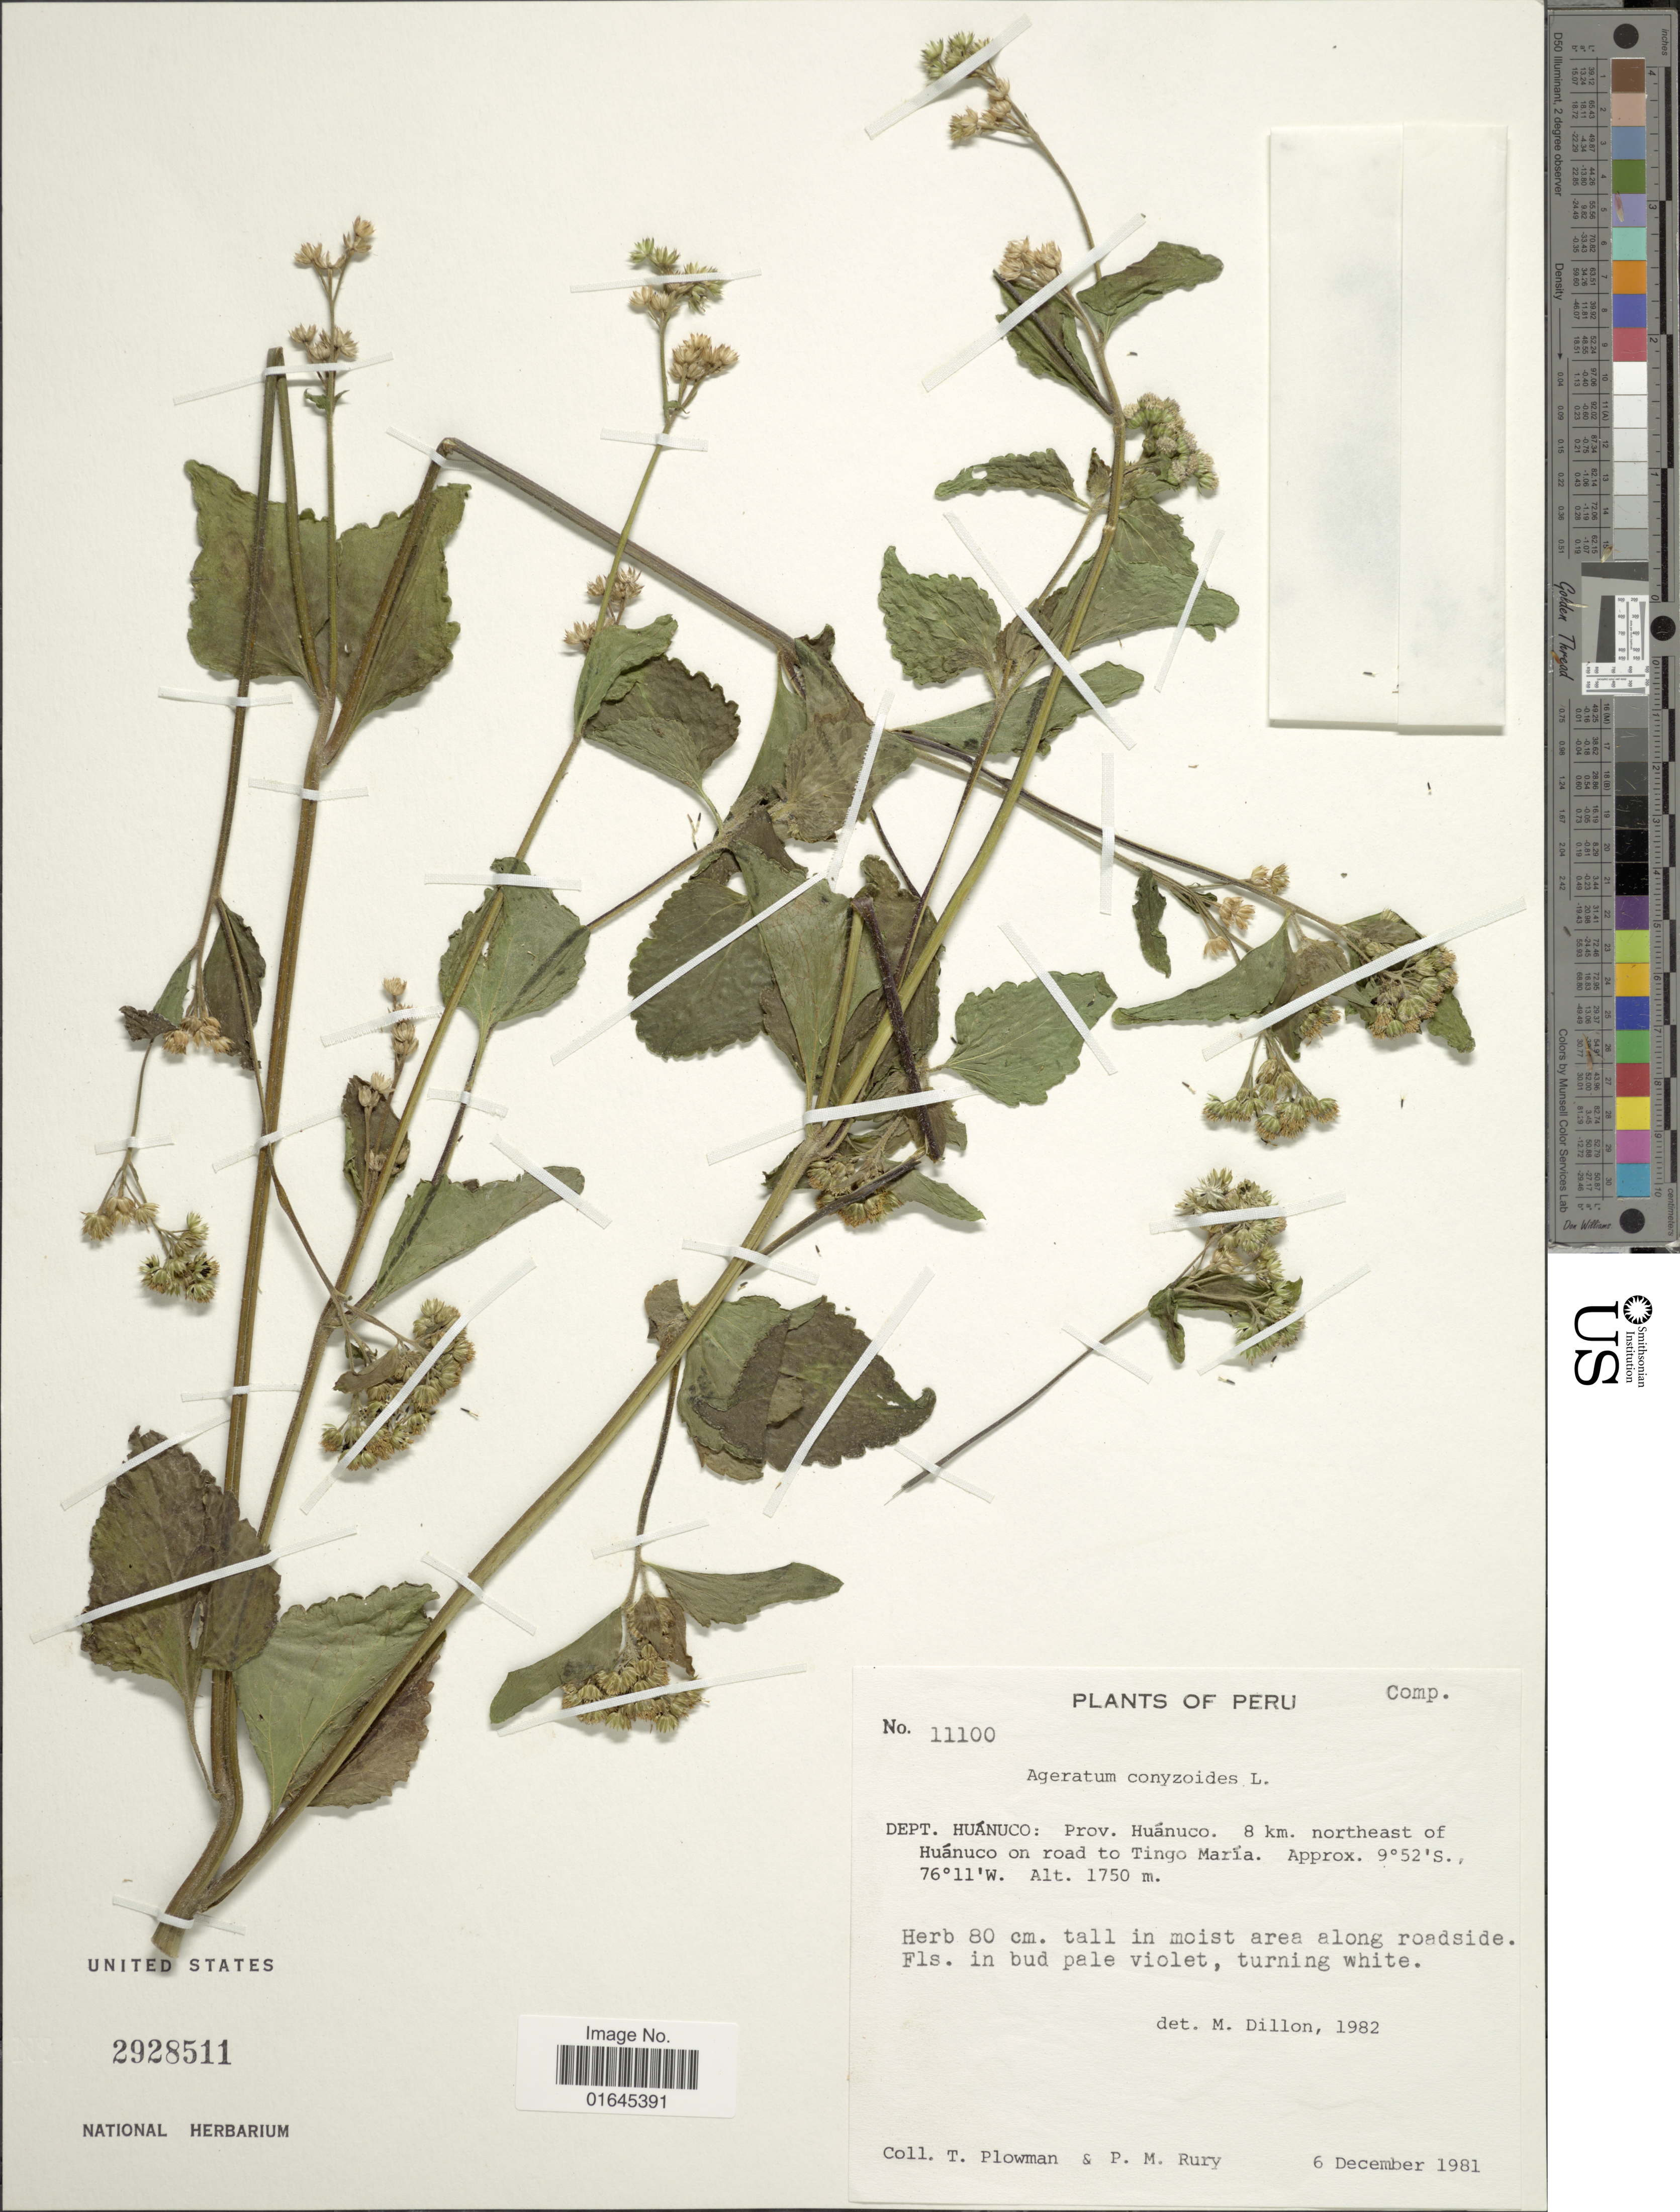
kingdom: Plantae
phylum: Tracheophyta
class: Magnoliopsida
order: Asterales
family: Asteraceae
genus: Ageratum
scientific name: Ageratum conyzoides subsp. conyzoides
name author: L.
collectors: T. Plowman & P. M. Rury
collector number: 11100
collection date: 1981-12-06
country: Peru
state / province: Huánuco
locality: Dept. Huánuco, 8 km. northeast of Huánuco on road to Tingo María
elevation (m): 1750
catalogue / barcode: US 2928511